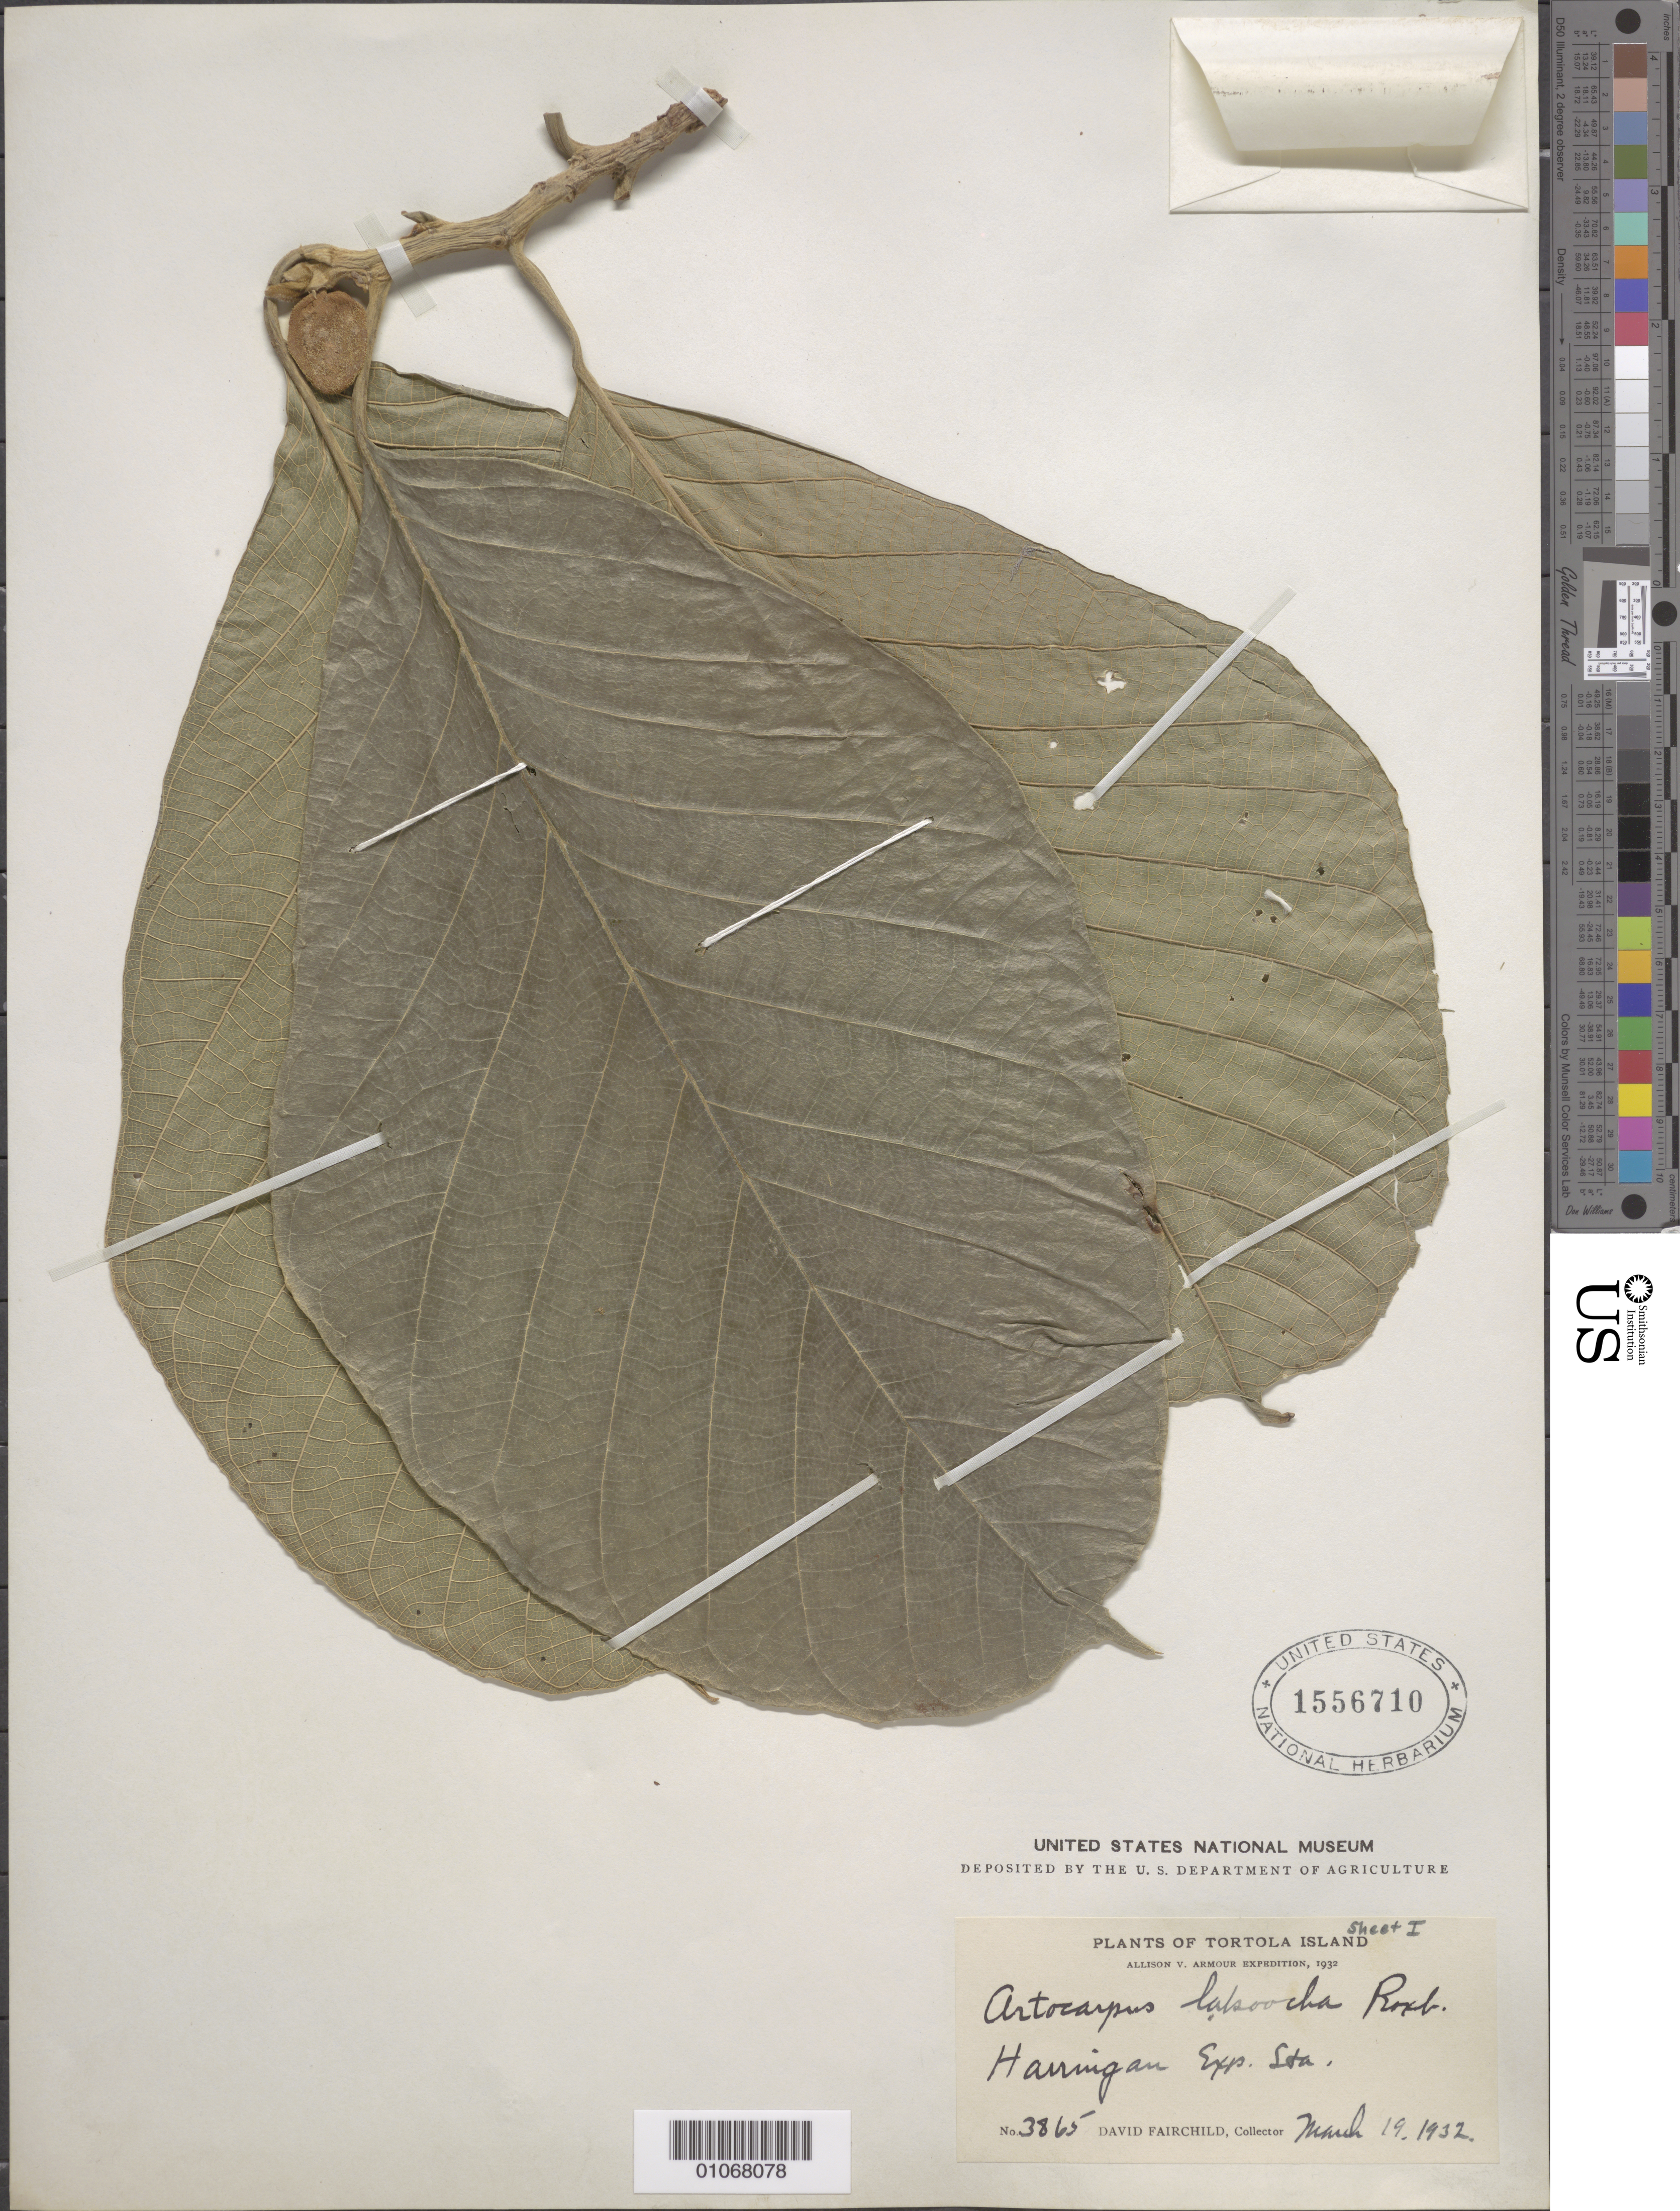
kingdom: Plantae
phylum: Tracheophyta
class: Magnoliopsida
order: Rosales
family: Moraceae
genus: Artocarpus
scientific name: Artocarpus lakoocha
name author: Wall. ex Roxb.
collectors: D. Fairchild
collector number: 3865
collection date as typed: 19 Mar 1932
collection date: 1932-03-19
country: British Virgin Islands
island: Tortola I.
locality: Harringan Exp. Sta.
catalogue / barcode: US 1556710